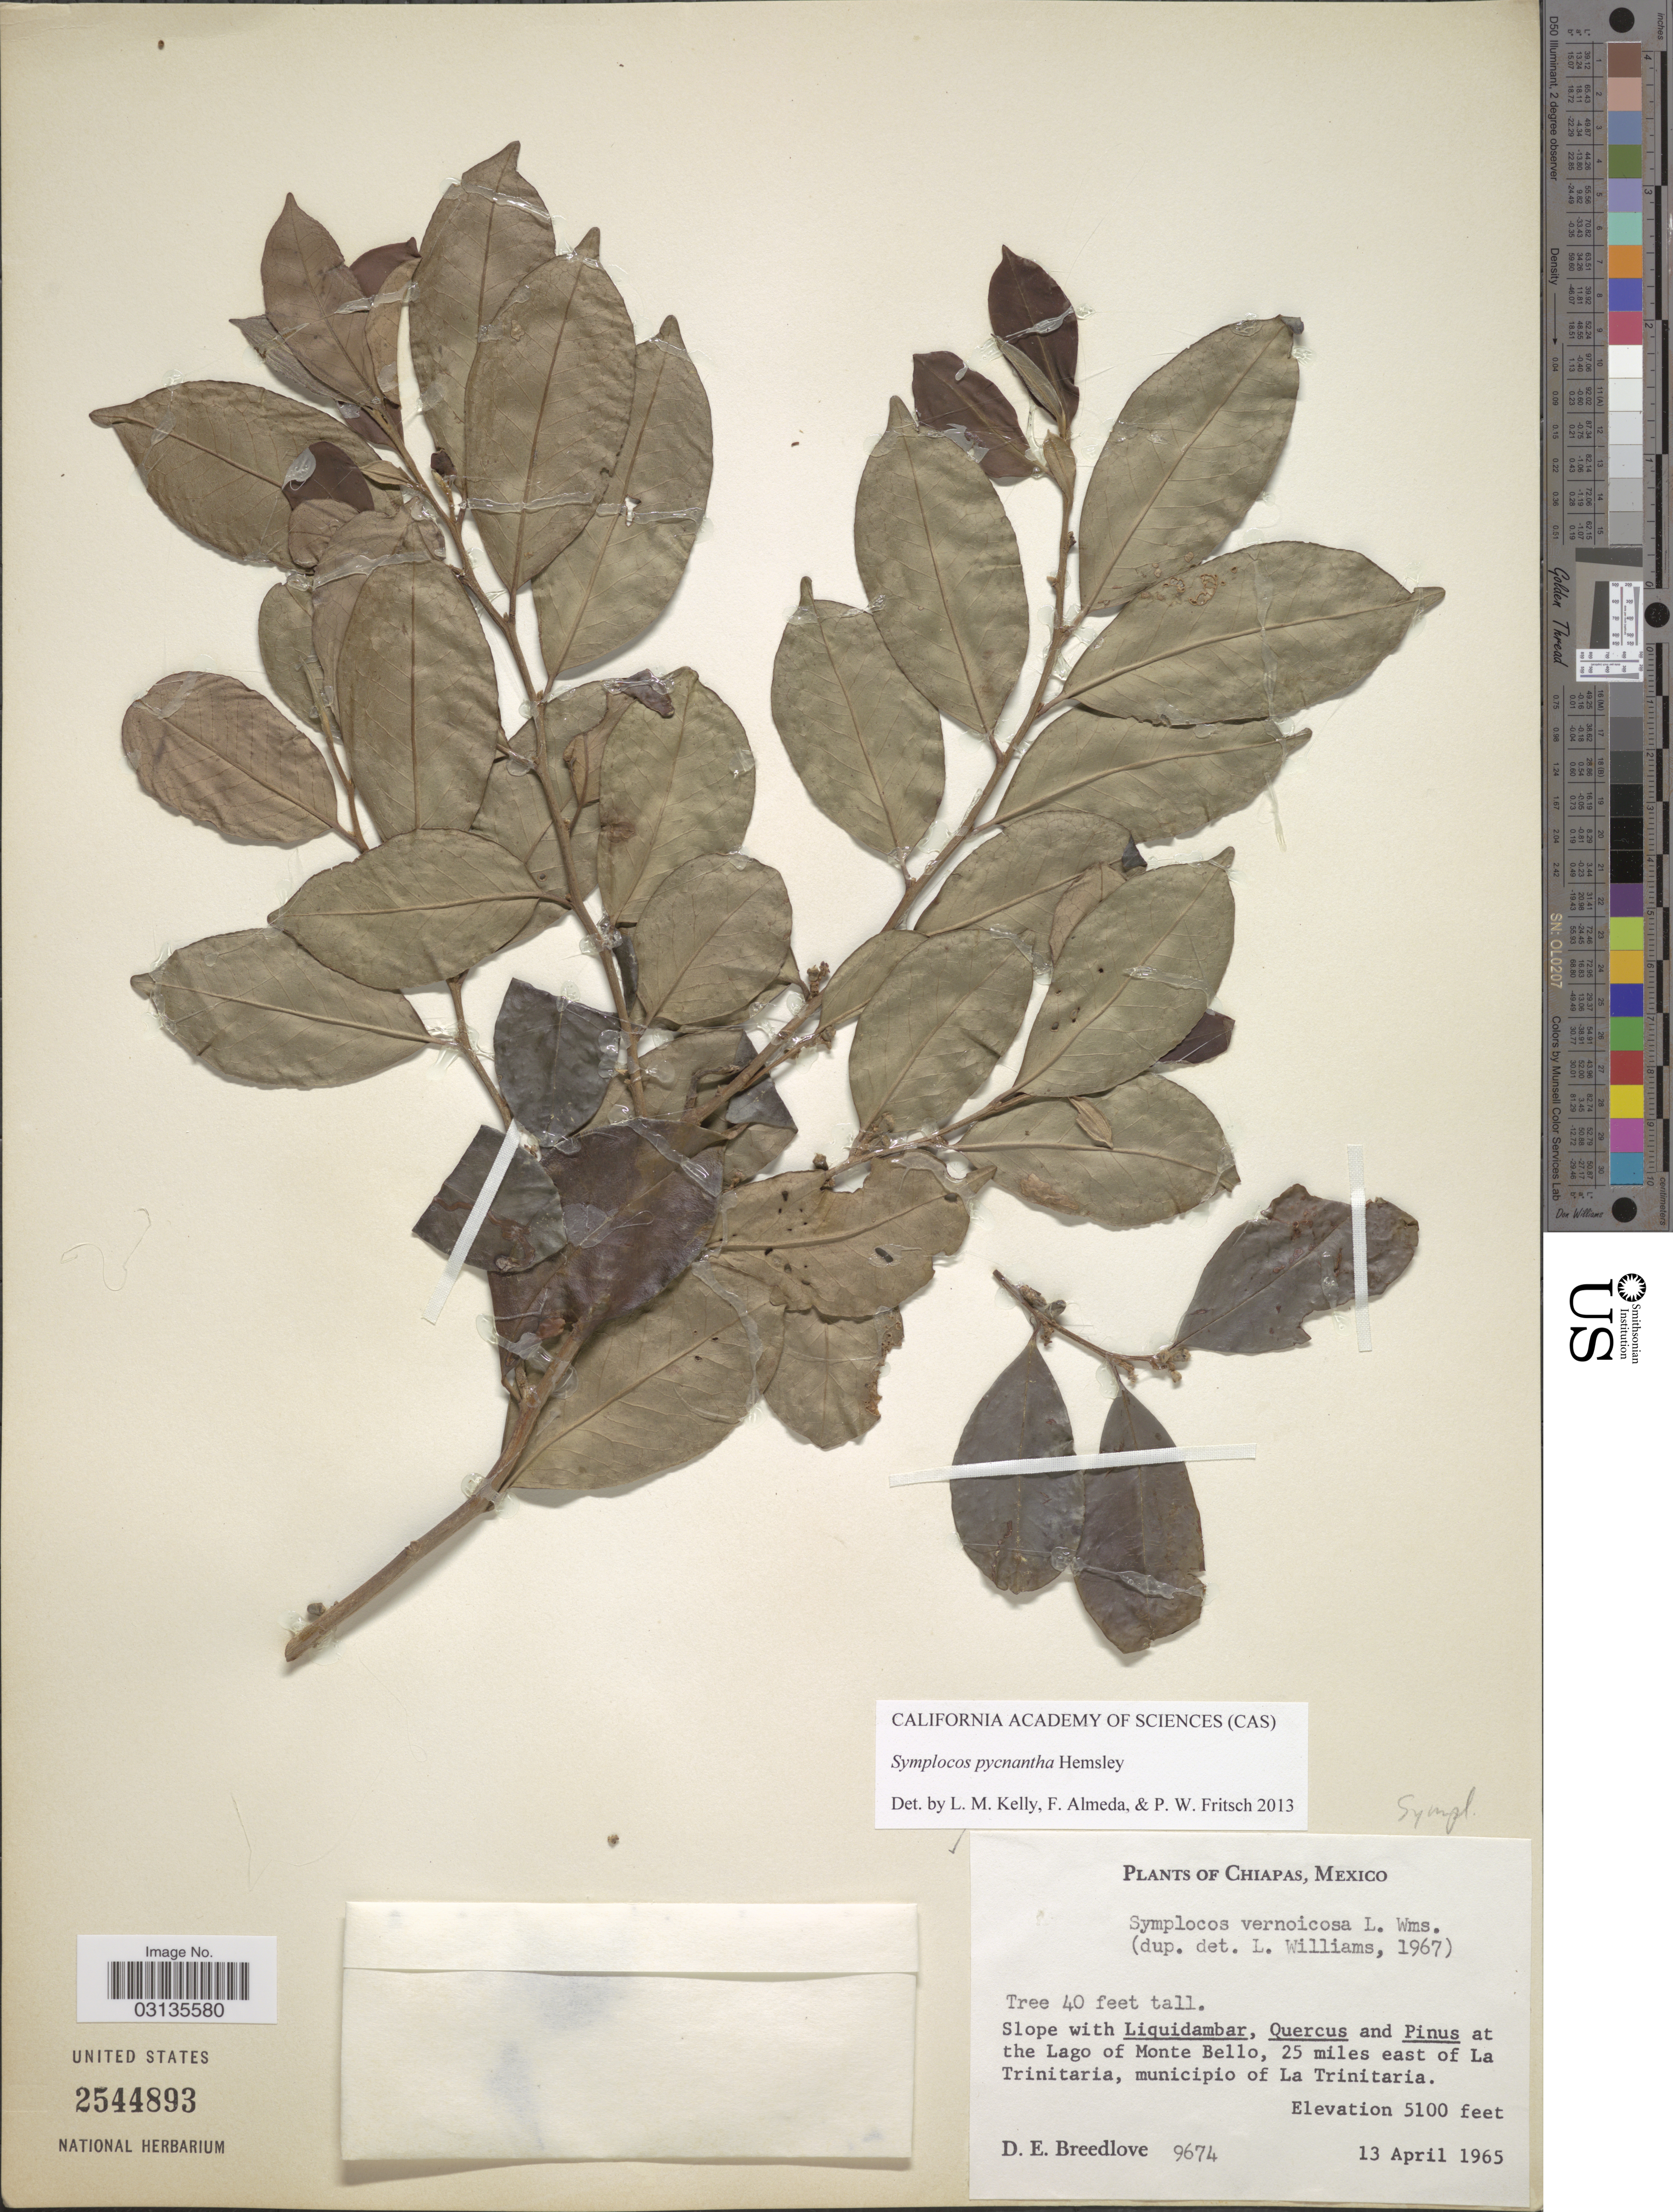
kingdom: Plantae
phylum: Tracheophyta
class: Magnoliopsida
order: Ericales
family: Symplocaceae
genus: Symplocos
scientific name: Symplocos pycnantha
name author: Hemsl.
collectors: D. E. Breedlove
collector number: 9674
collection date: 1965-04-13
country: Mexico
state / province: Chiapas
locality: Lago of Monte Bello, 25 miles east of La Trinitaria, municipio of La Trinitaria.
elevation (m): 1554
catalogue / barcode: US 2544893